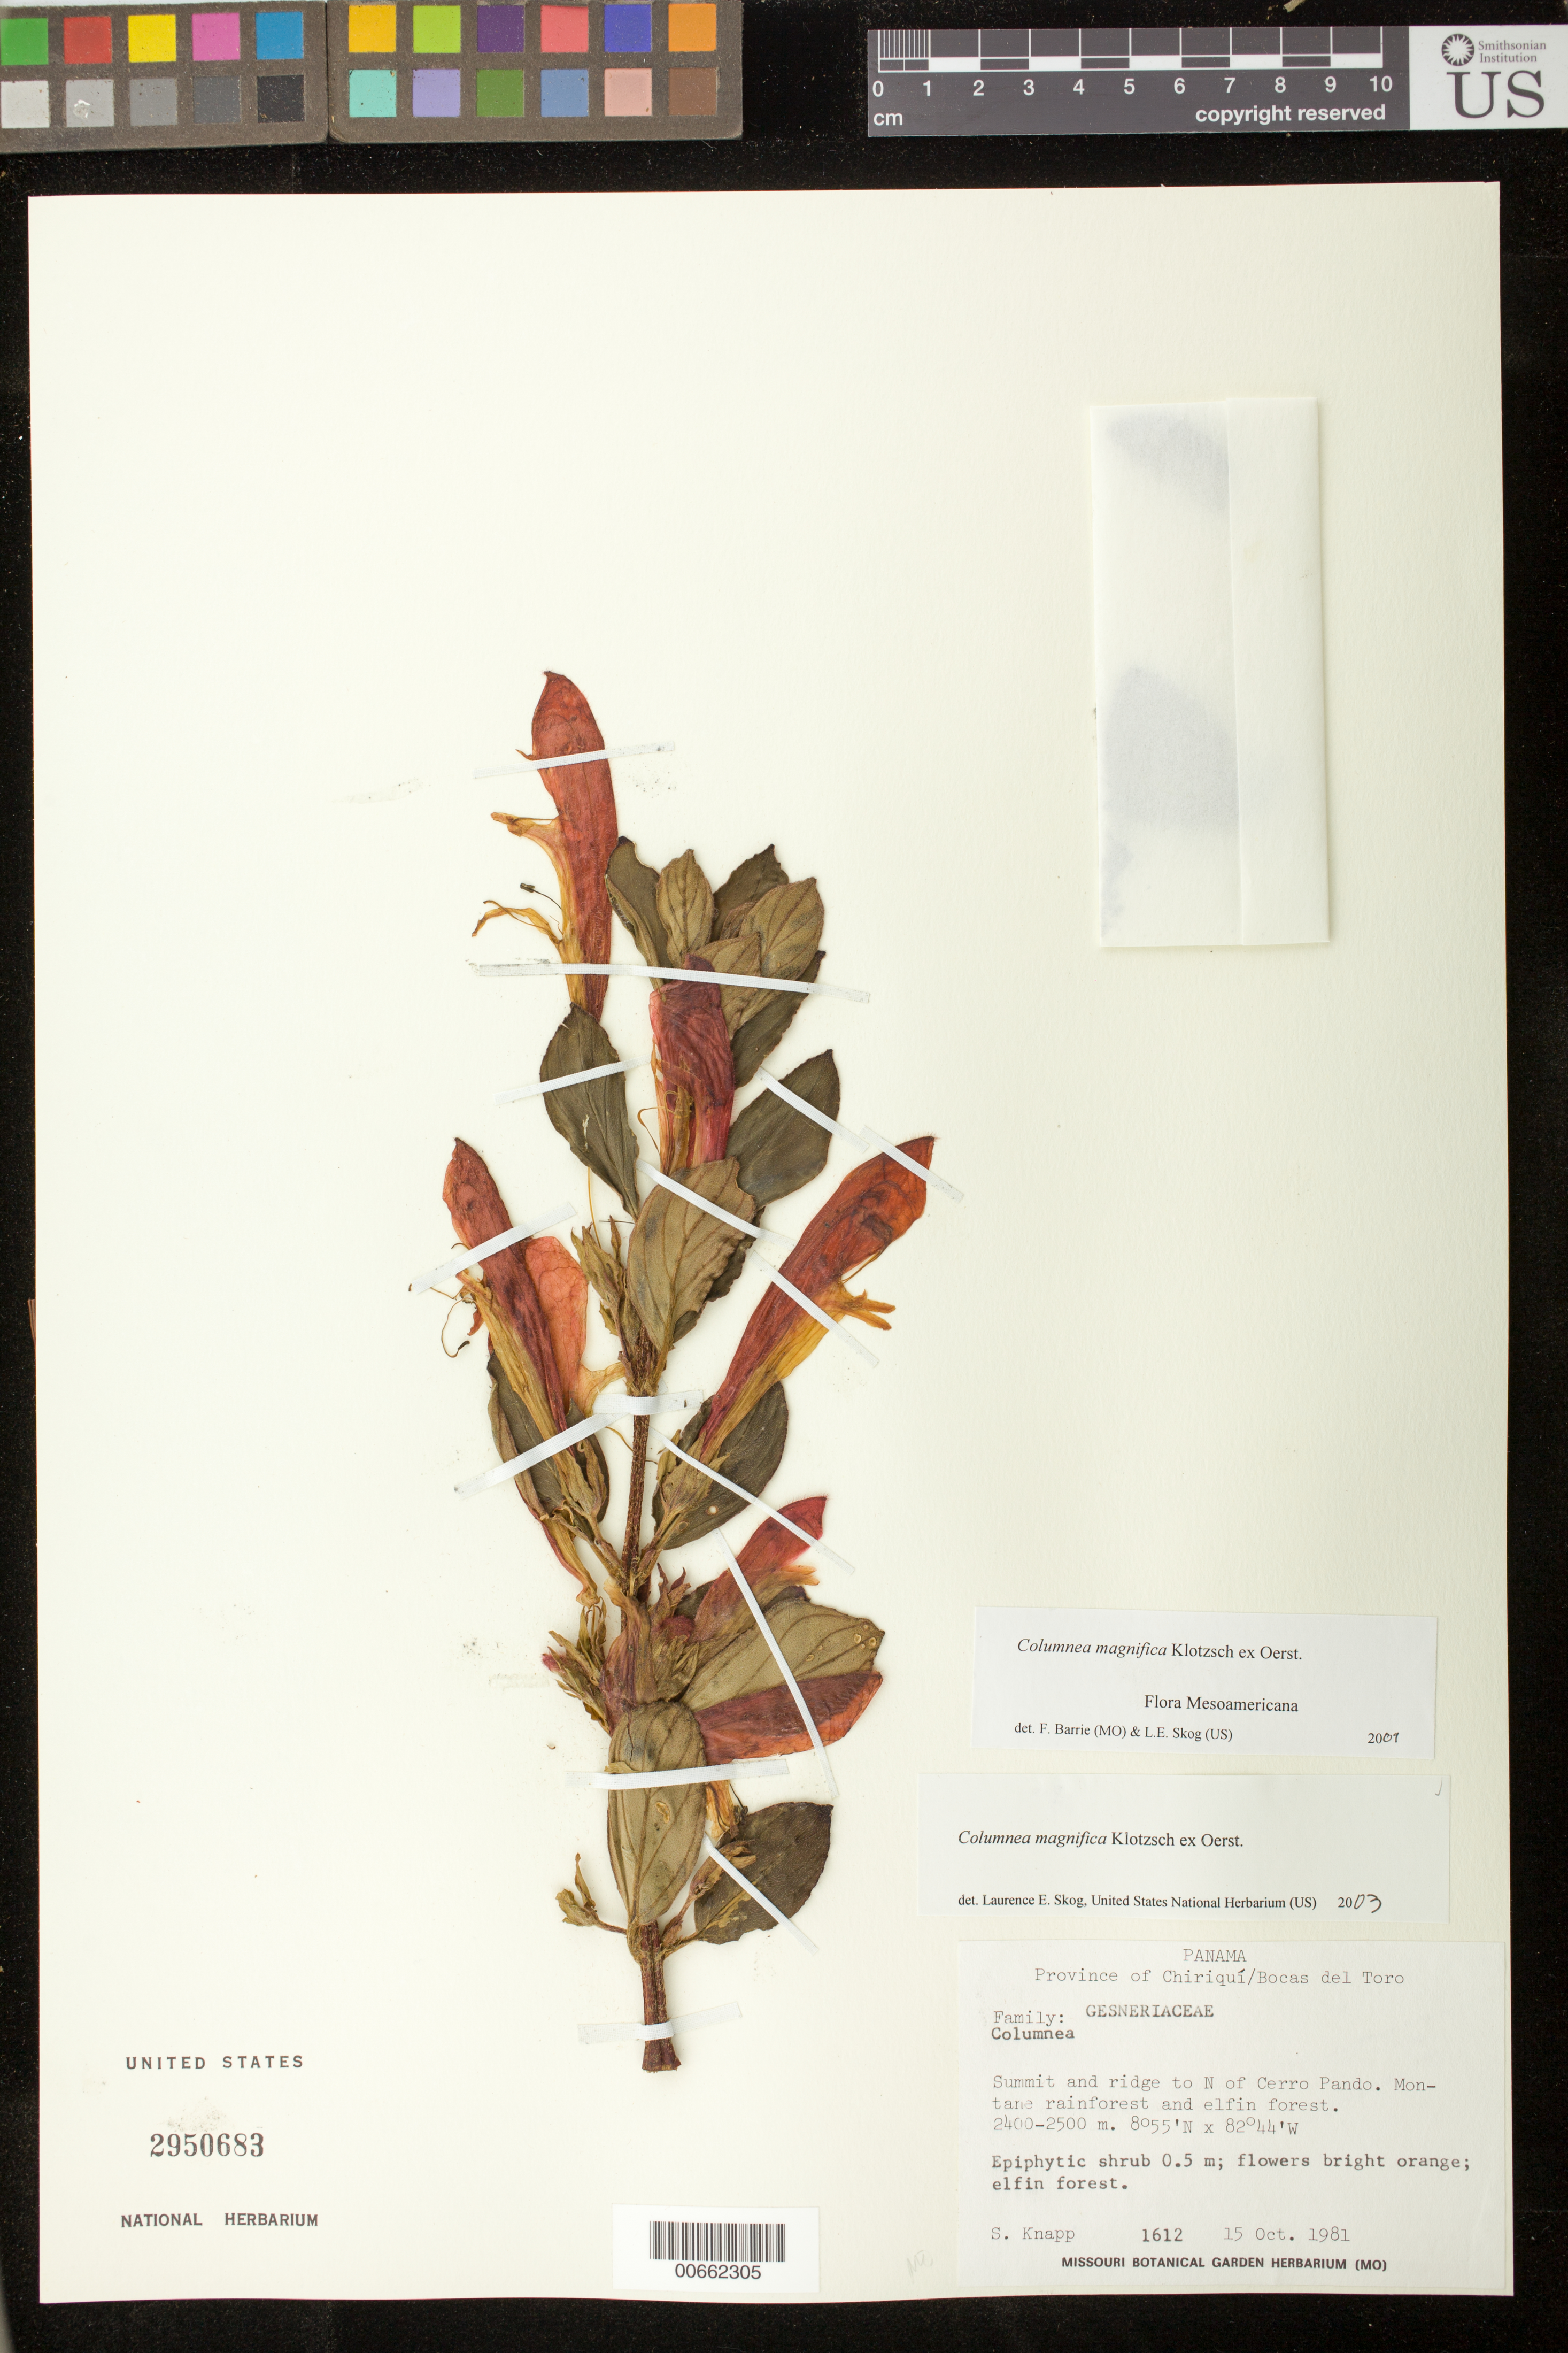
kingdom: Plantae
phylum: Tracheophyta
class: Magnoliopsida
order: Lamiales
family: Gesneriaceae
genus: Columnea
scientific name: Columnea magnifica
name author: Klotzsch ex Oerst.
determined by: Skog, Laurence E.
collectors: S. Knapp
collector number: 1612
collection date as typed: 15 Oct 1981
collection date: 1981-10-15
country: Panama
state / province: Chiriquí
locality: Summit and ridge to N of Cerro Pando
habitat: Elfin forest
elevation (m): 2400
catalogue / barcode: US 2950683